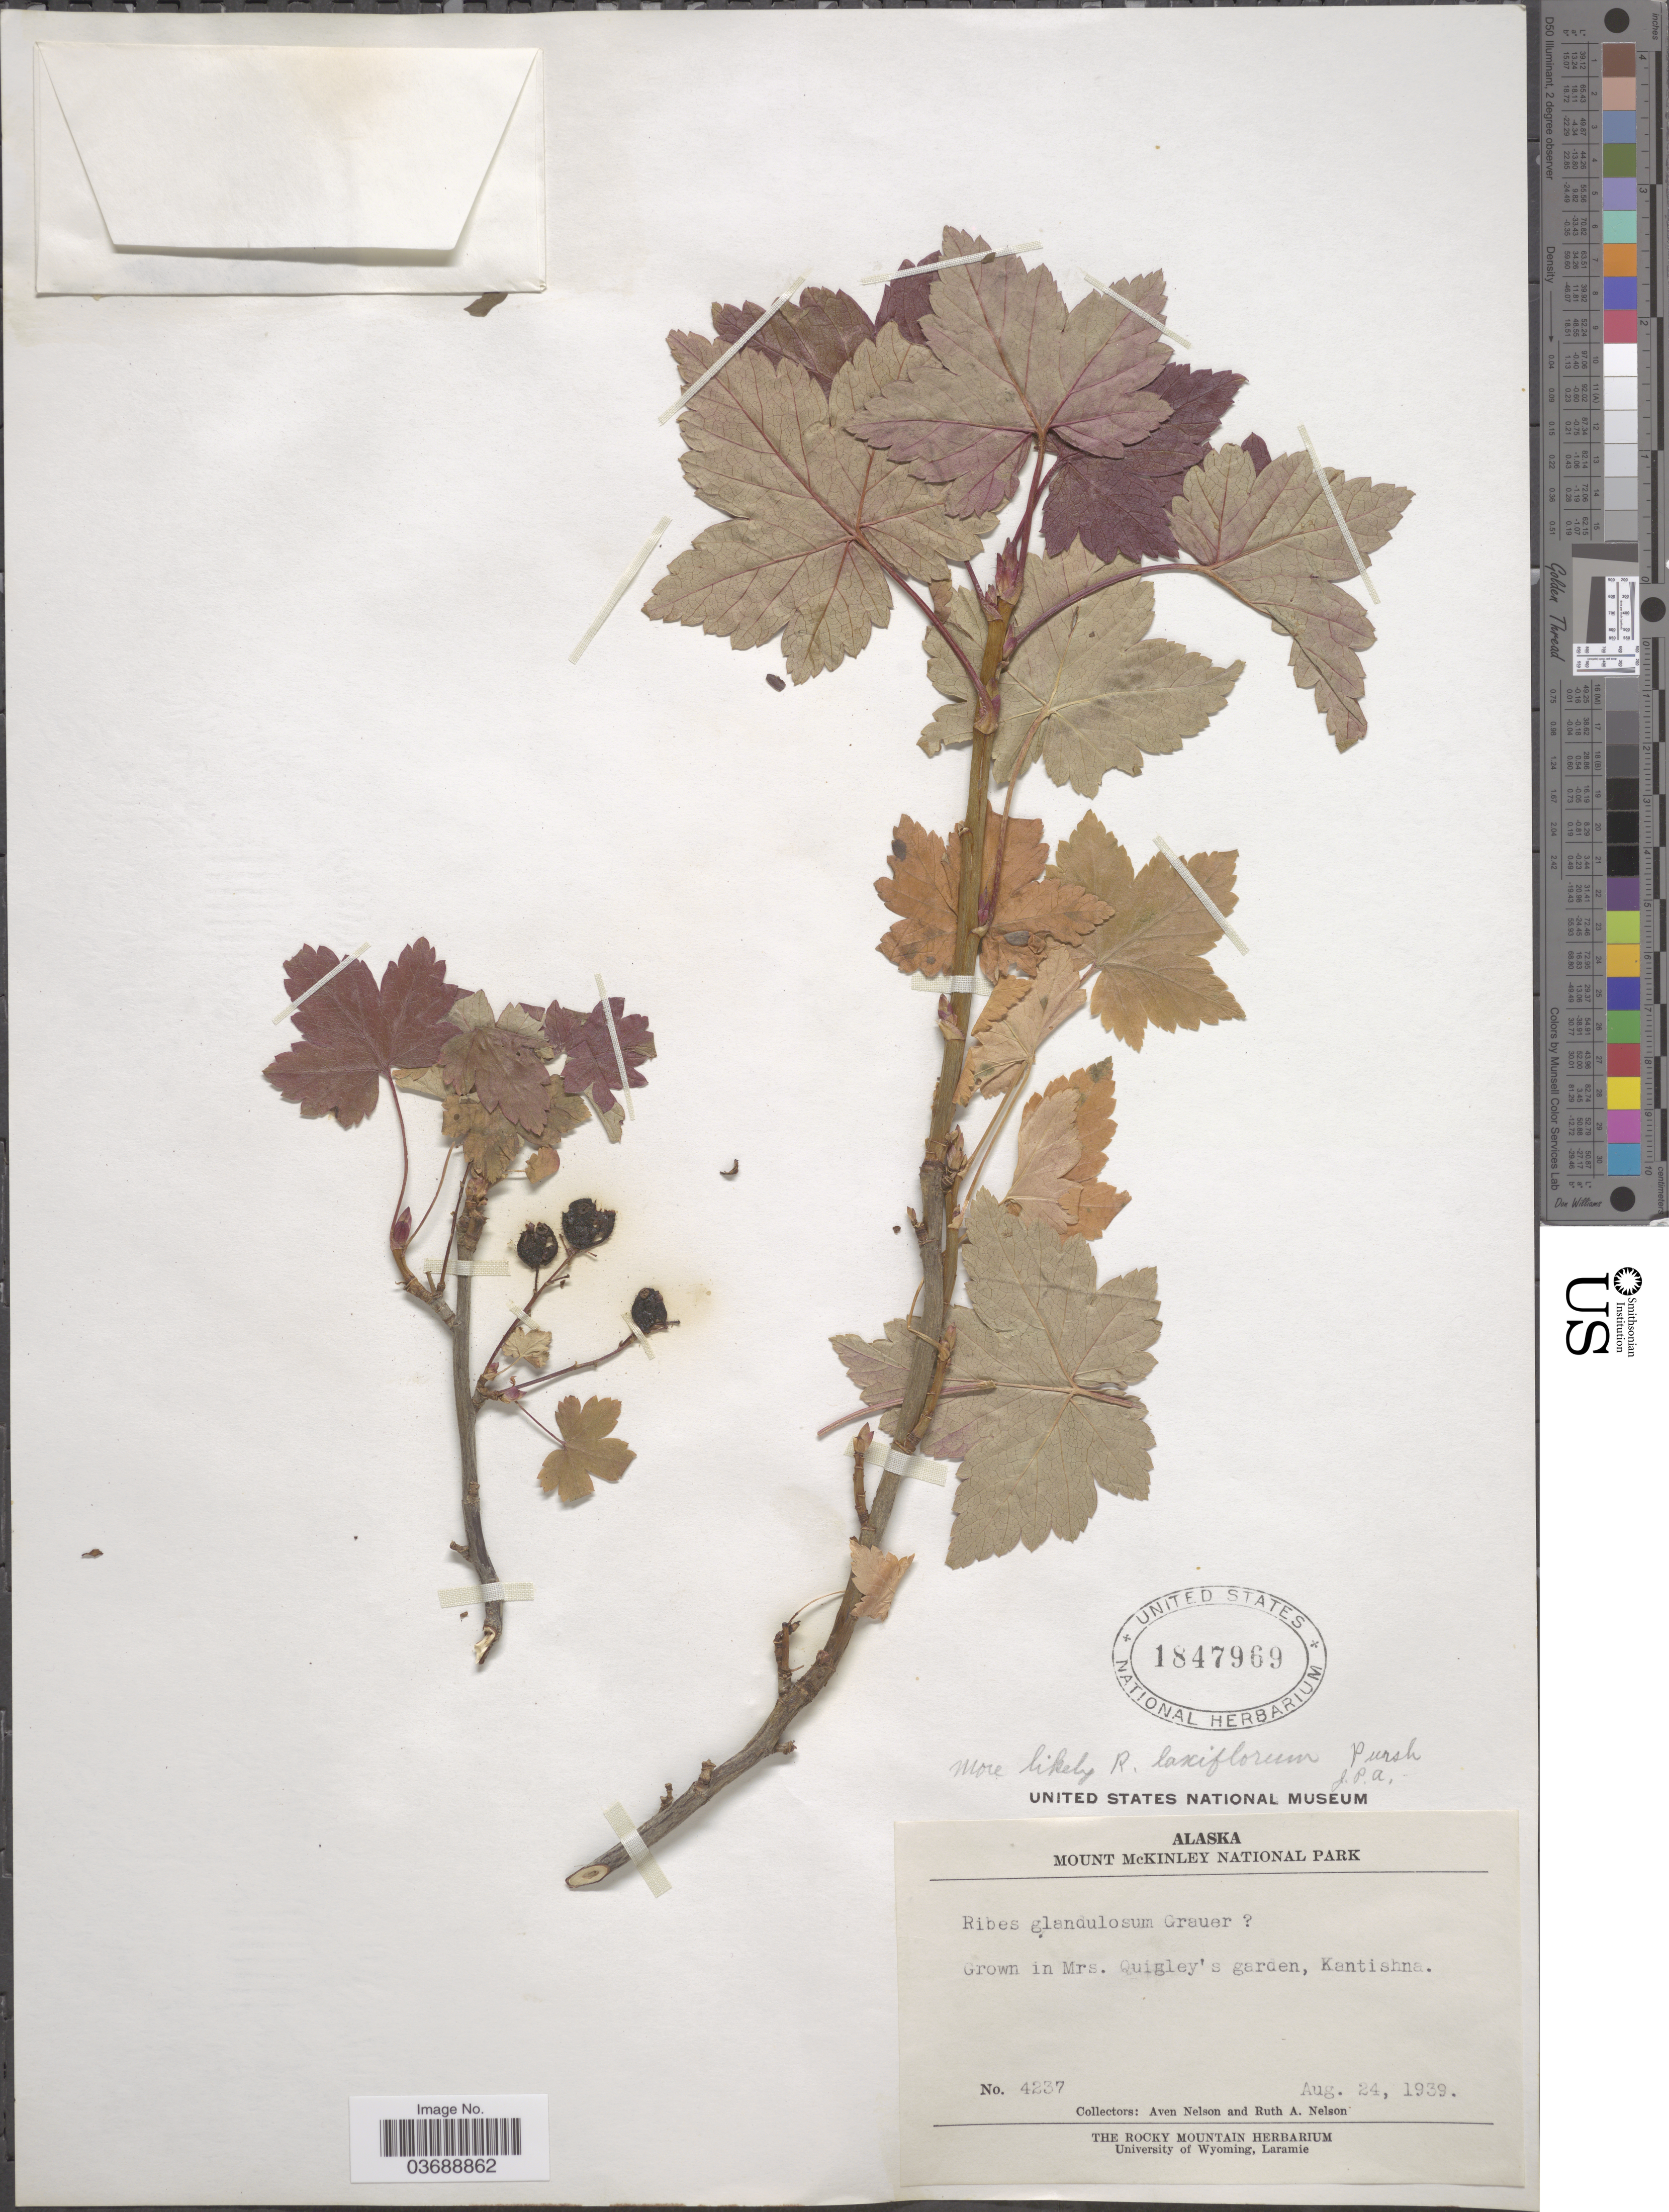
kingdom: Plantae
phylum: Tracheophyta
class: Magnoliopsida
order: Saxifragales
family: Grossulariaceae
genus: Ribes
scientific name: Ribes prostratum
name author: L'Hér.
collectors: A. Nelson & R. A. Nelson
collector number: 4237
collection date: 1939-08-24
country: United States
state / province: Alaska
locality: Mount McKinley National Park. In Mrs. Quigley's garden, Kantishna.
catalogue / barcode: US 1847969